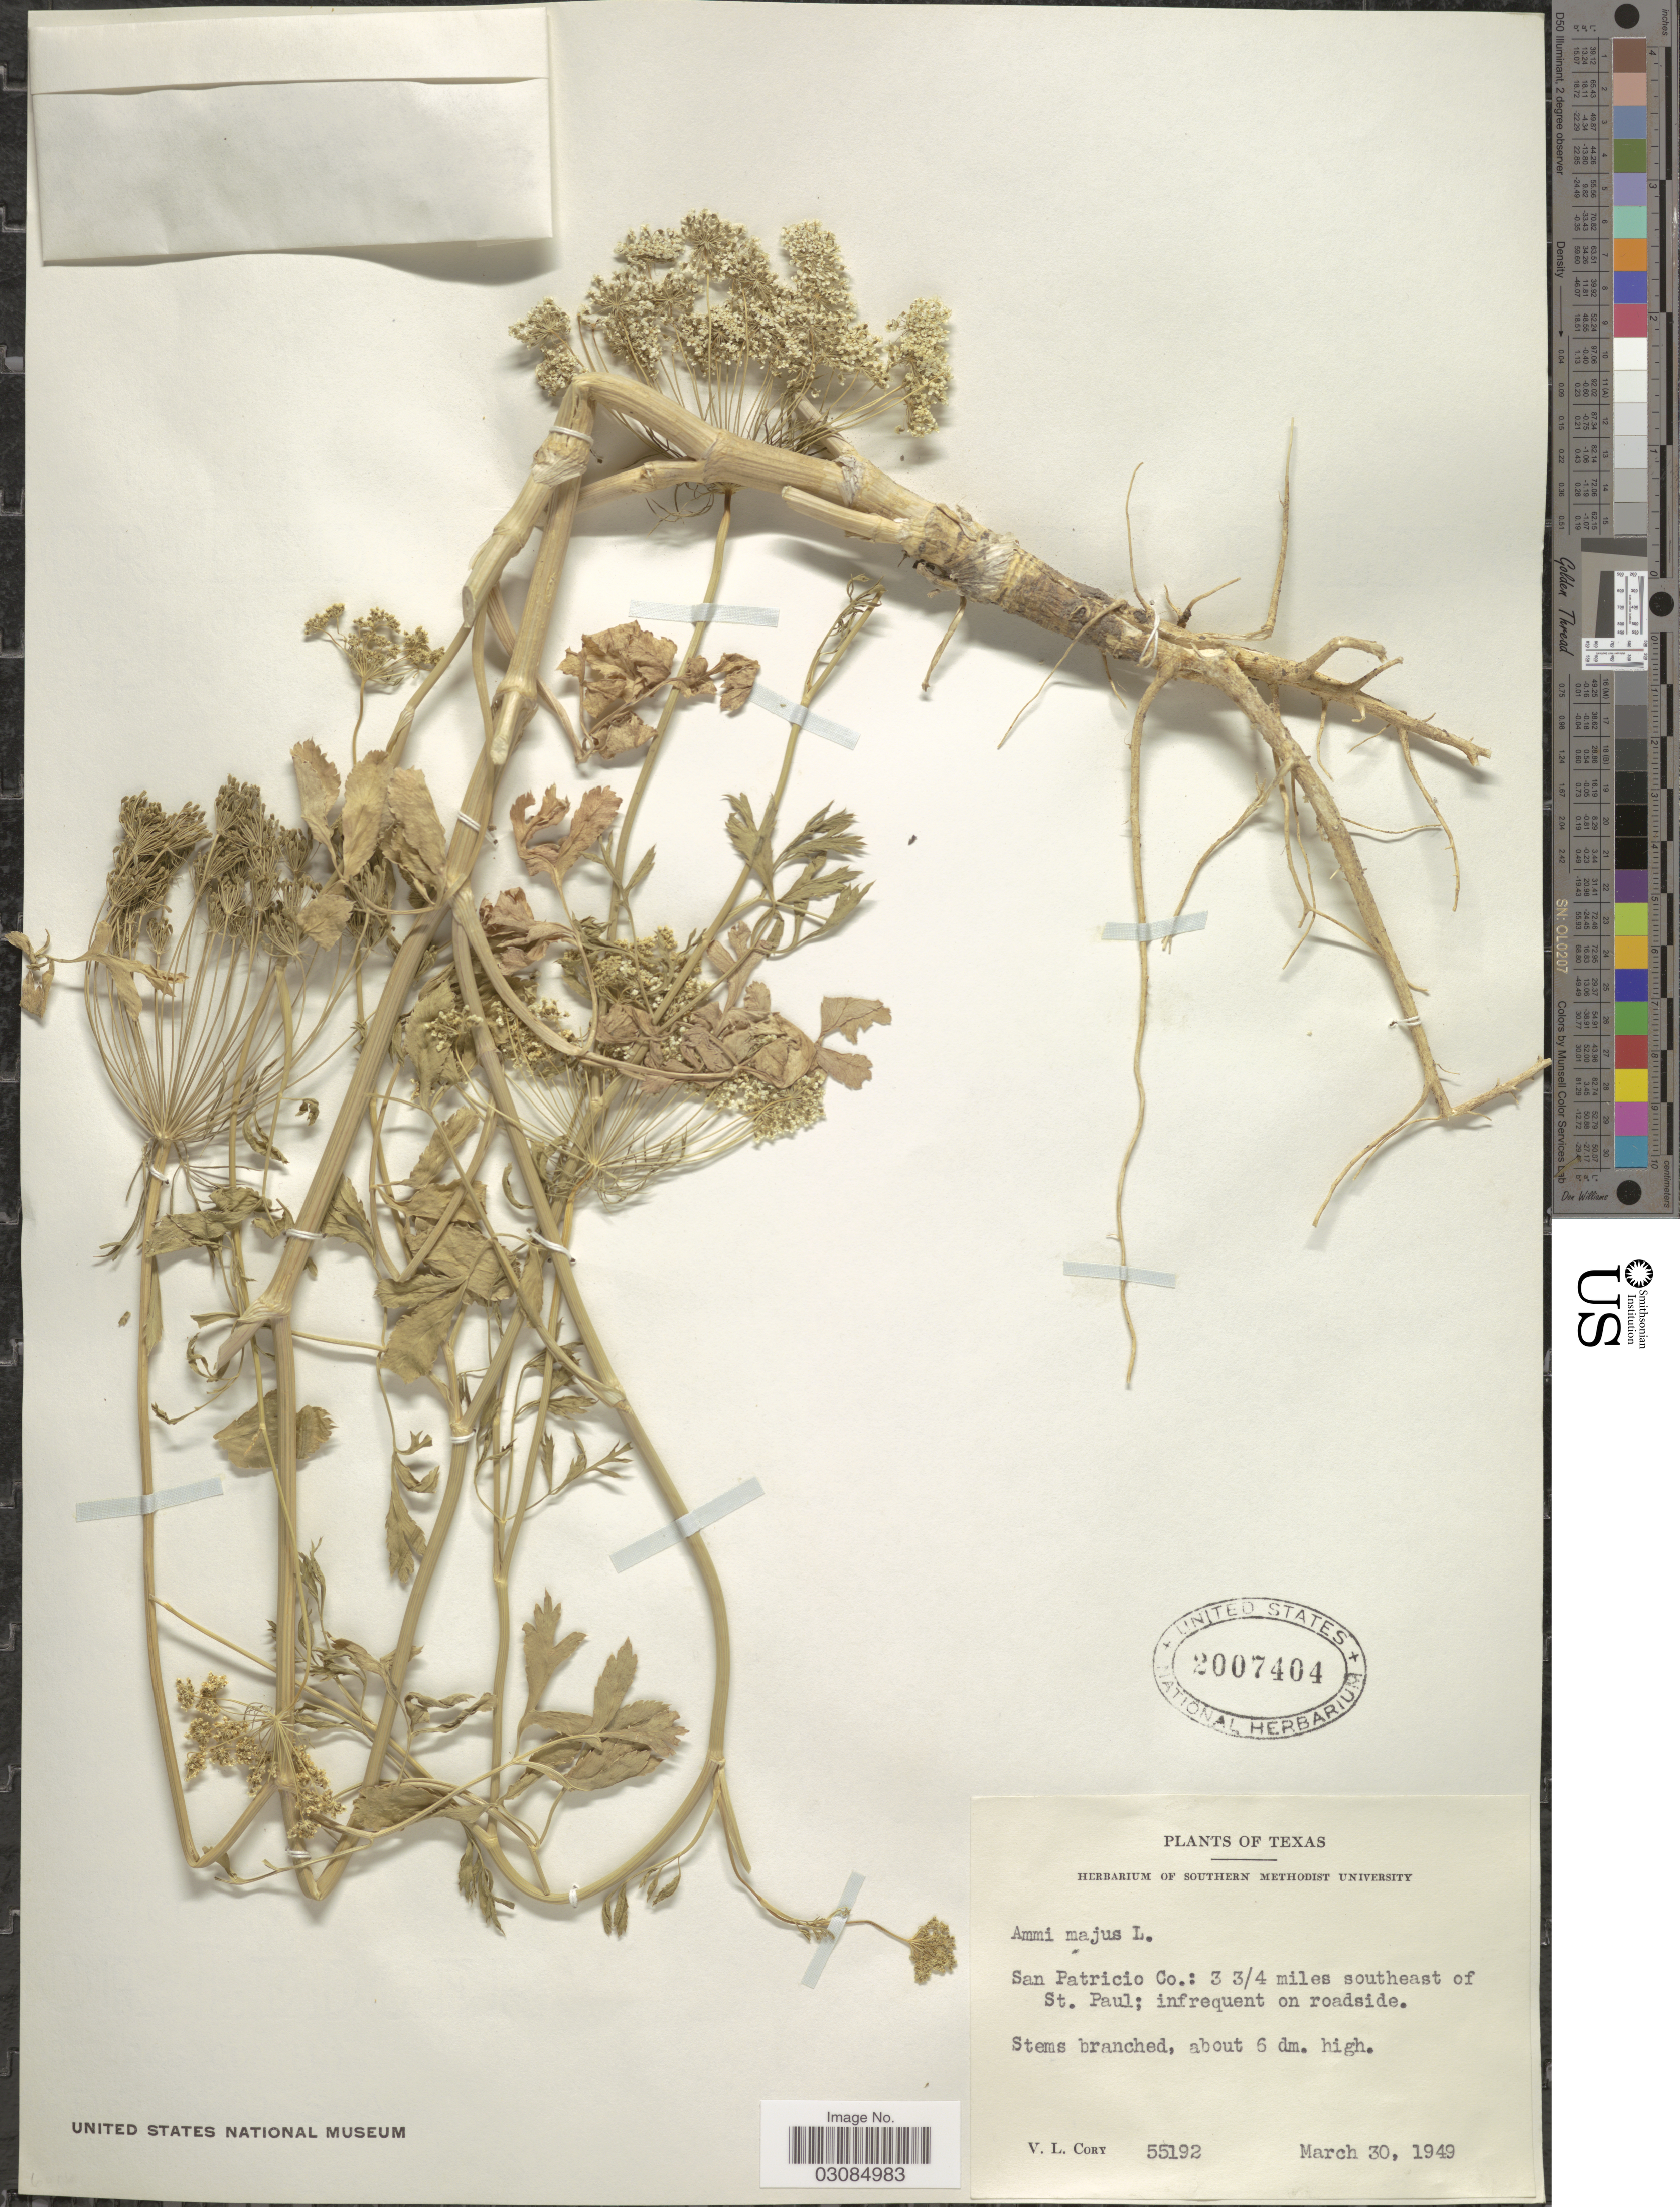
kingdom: Plantae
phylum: Tracheophyta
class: Magnoliopsida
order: Apiales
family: Apiaceae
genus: Ammi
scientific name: Ammi majus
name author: L.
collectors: V. Cory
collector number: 55192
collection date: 1949-03-30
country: United States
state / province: Texas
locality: San Patricio Co.: 3 3/4 miles southeast of St. Paul; infrequent on roadside.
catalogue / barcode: US 2007404